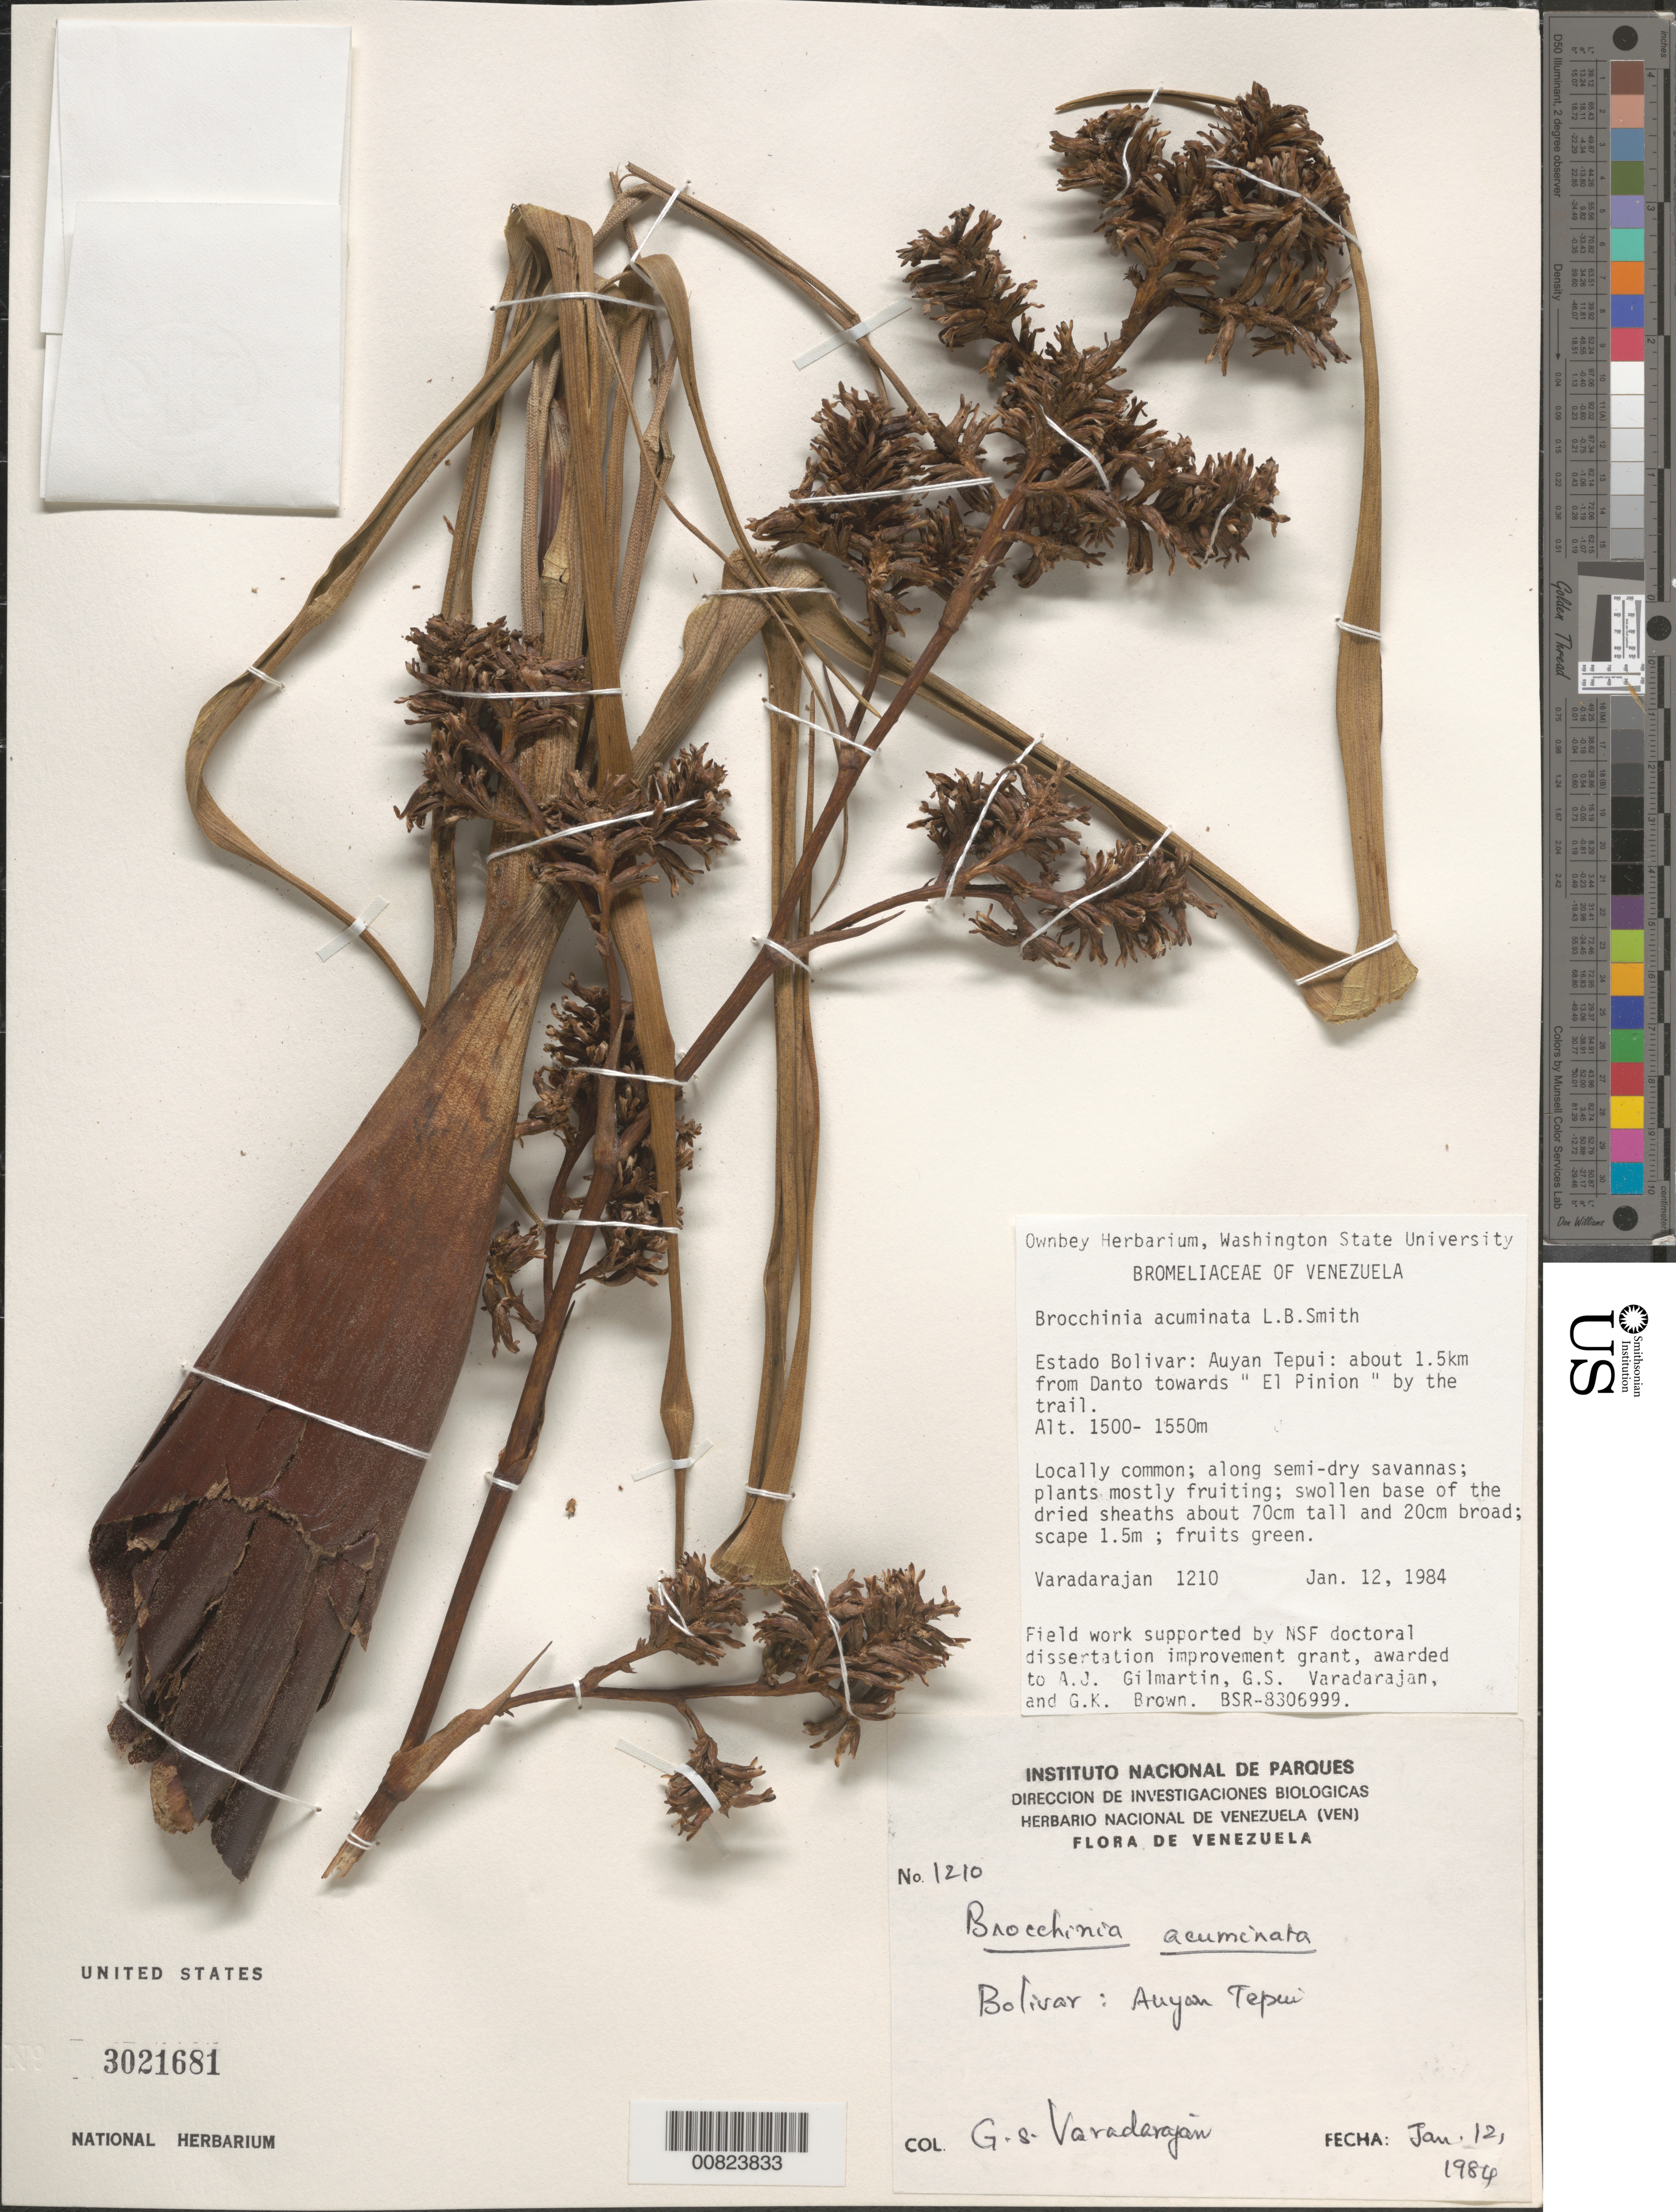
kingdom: Plantae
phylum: Tracheophyta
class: Liliopsida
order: Poales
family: Bromeliaceae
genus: Brocchinia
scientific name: Brocchinia acuminata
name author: L.B. Sm.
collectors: G. S. Varadarajan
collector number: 1210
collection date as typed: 12-Jan-84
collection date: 1984-01-12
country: Venezuela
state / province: Bolívar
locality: Auyan-tepuí, along trail from Danto towards "El Pinion"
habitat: Semi-dry savannas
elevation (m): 1500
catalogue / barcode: US 3021681